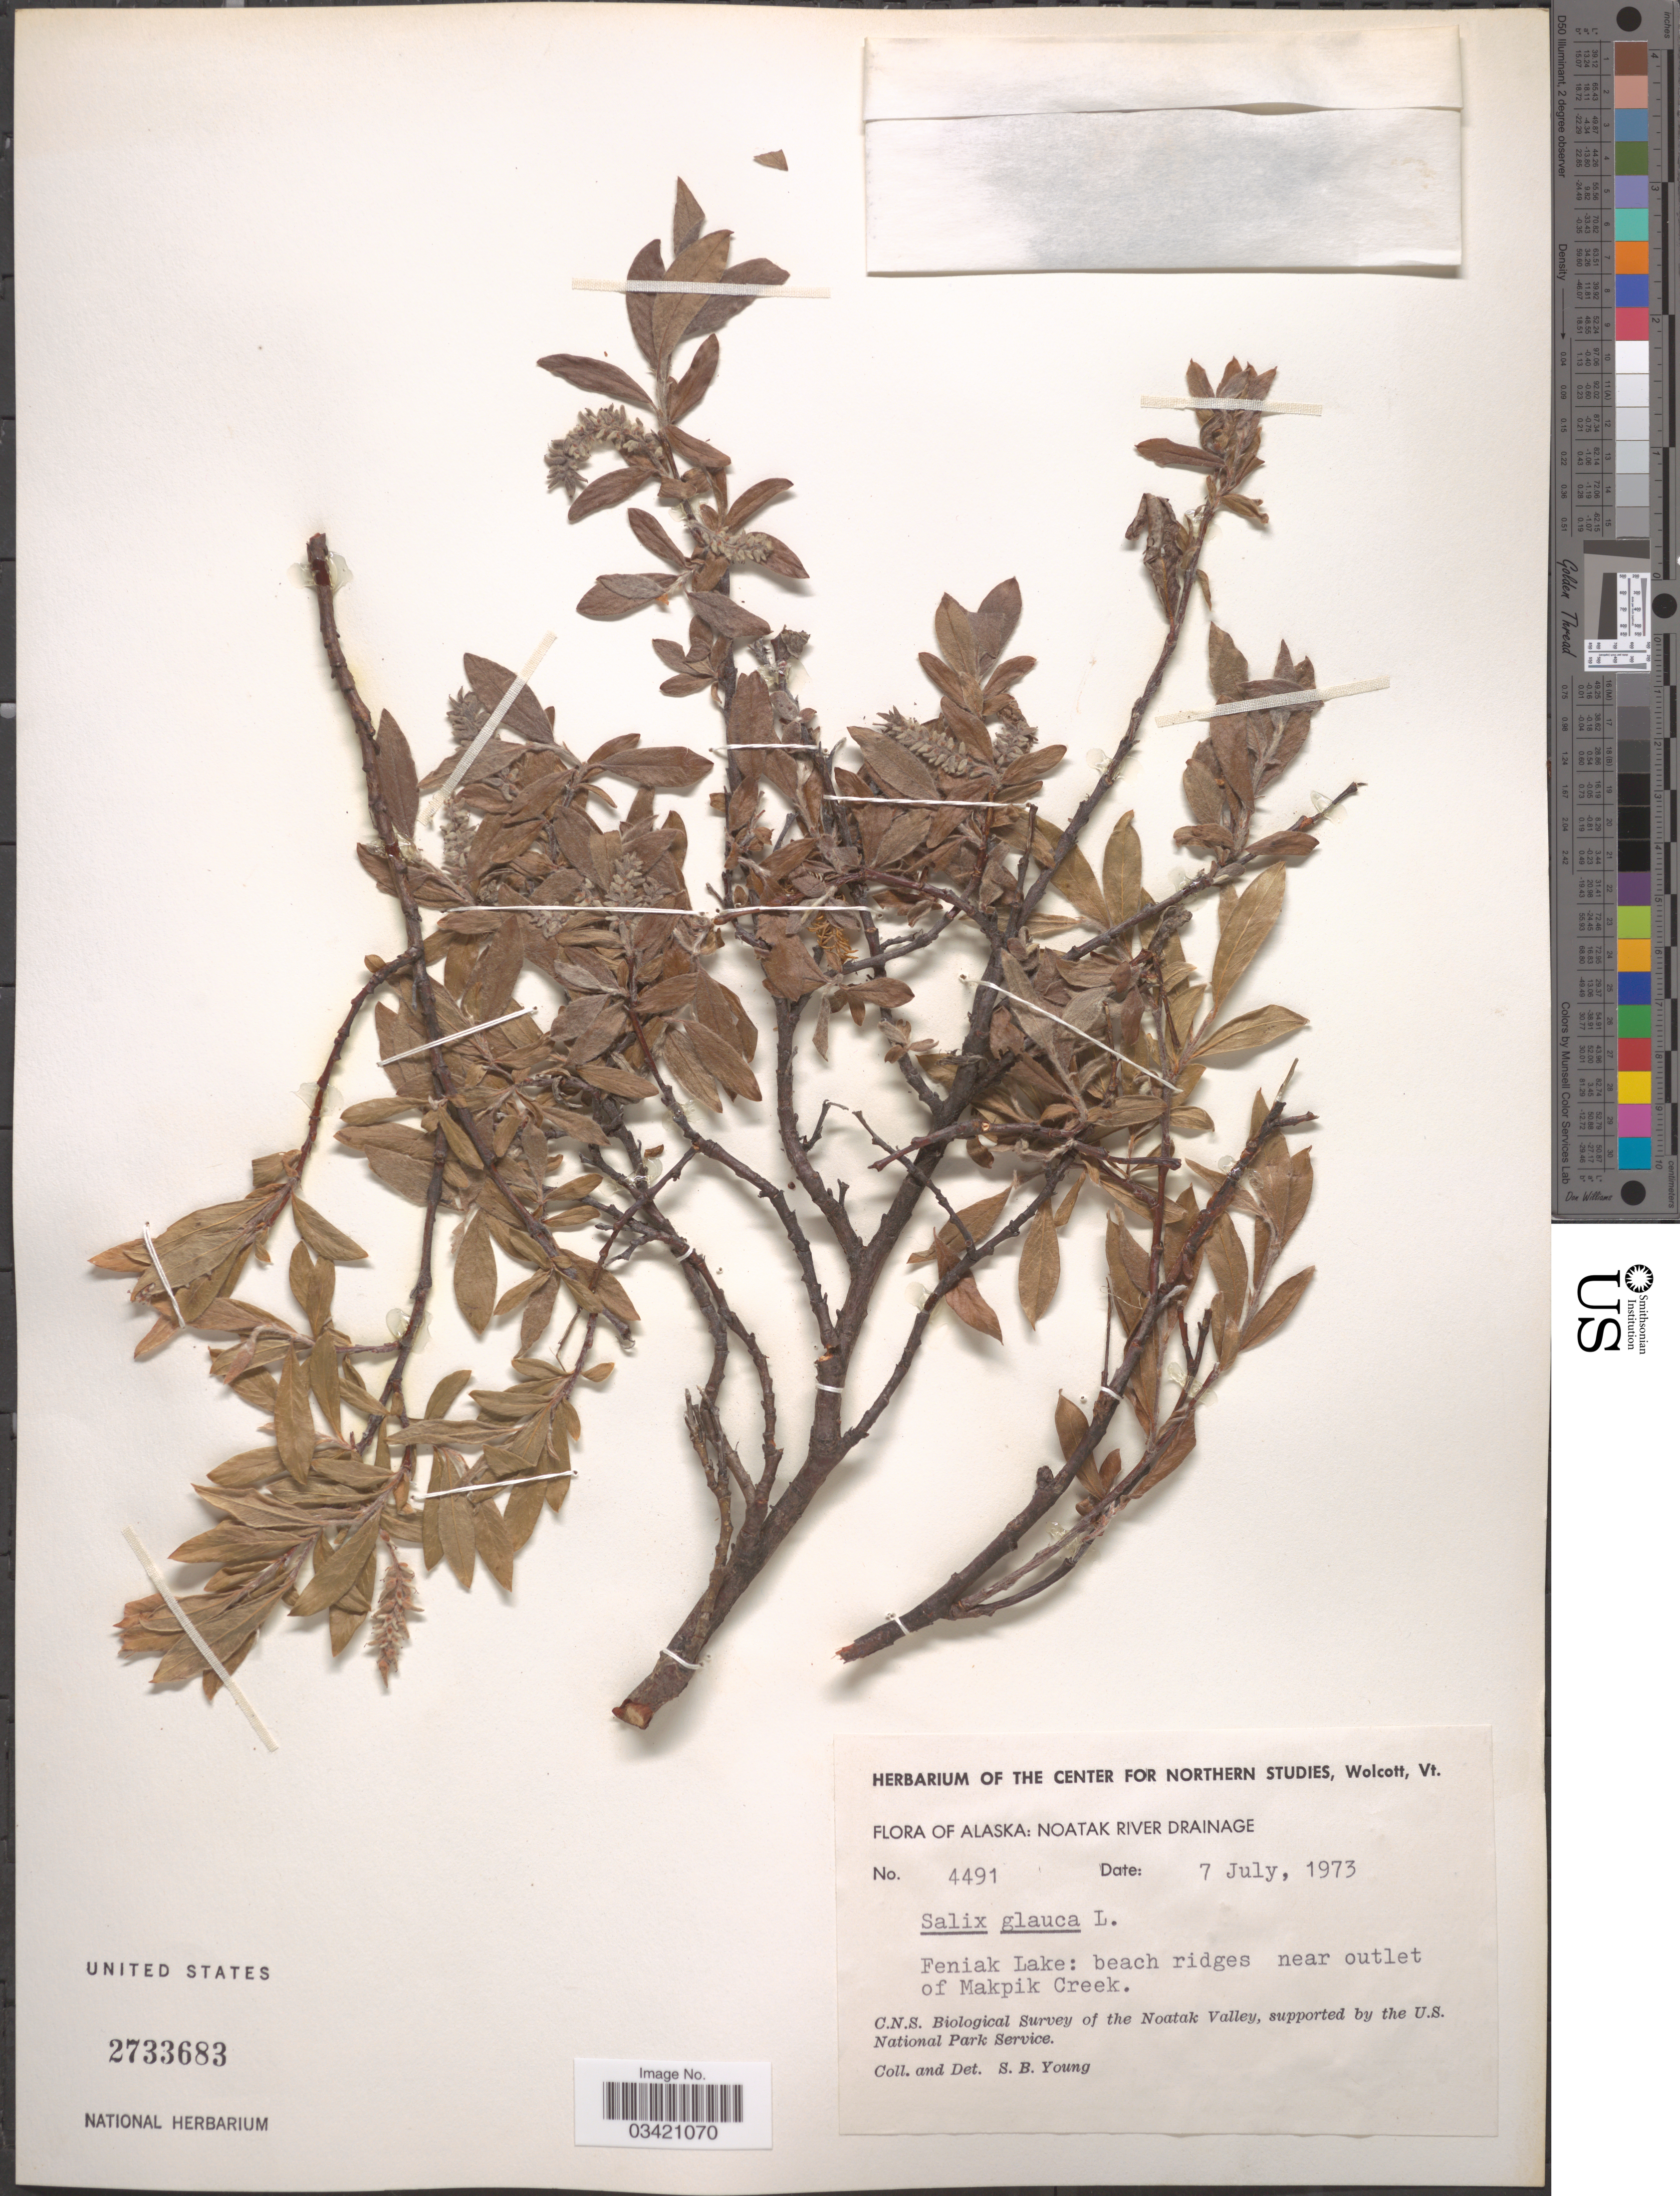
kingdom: Plantae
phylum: Tracheophyta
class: Magnoliopsida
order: Malpighiales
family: Salicaceae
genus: Salix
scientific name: Salix glauca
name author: L.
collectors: S. Young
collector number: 4491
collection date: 1973-07-07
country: United States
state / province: Alaska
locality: Noatak River Drainage. Feniak Lake: beach ridges near outlet of Makpik Creek. The Noatak Valley.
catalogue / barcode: US 2733683